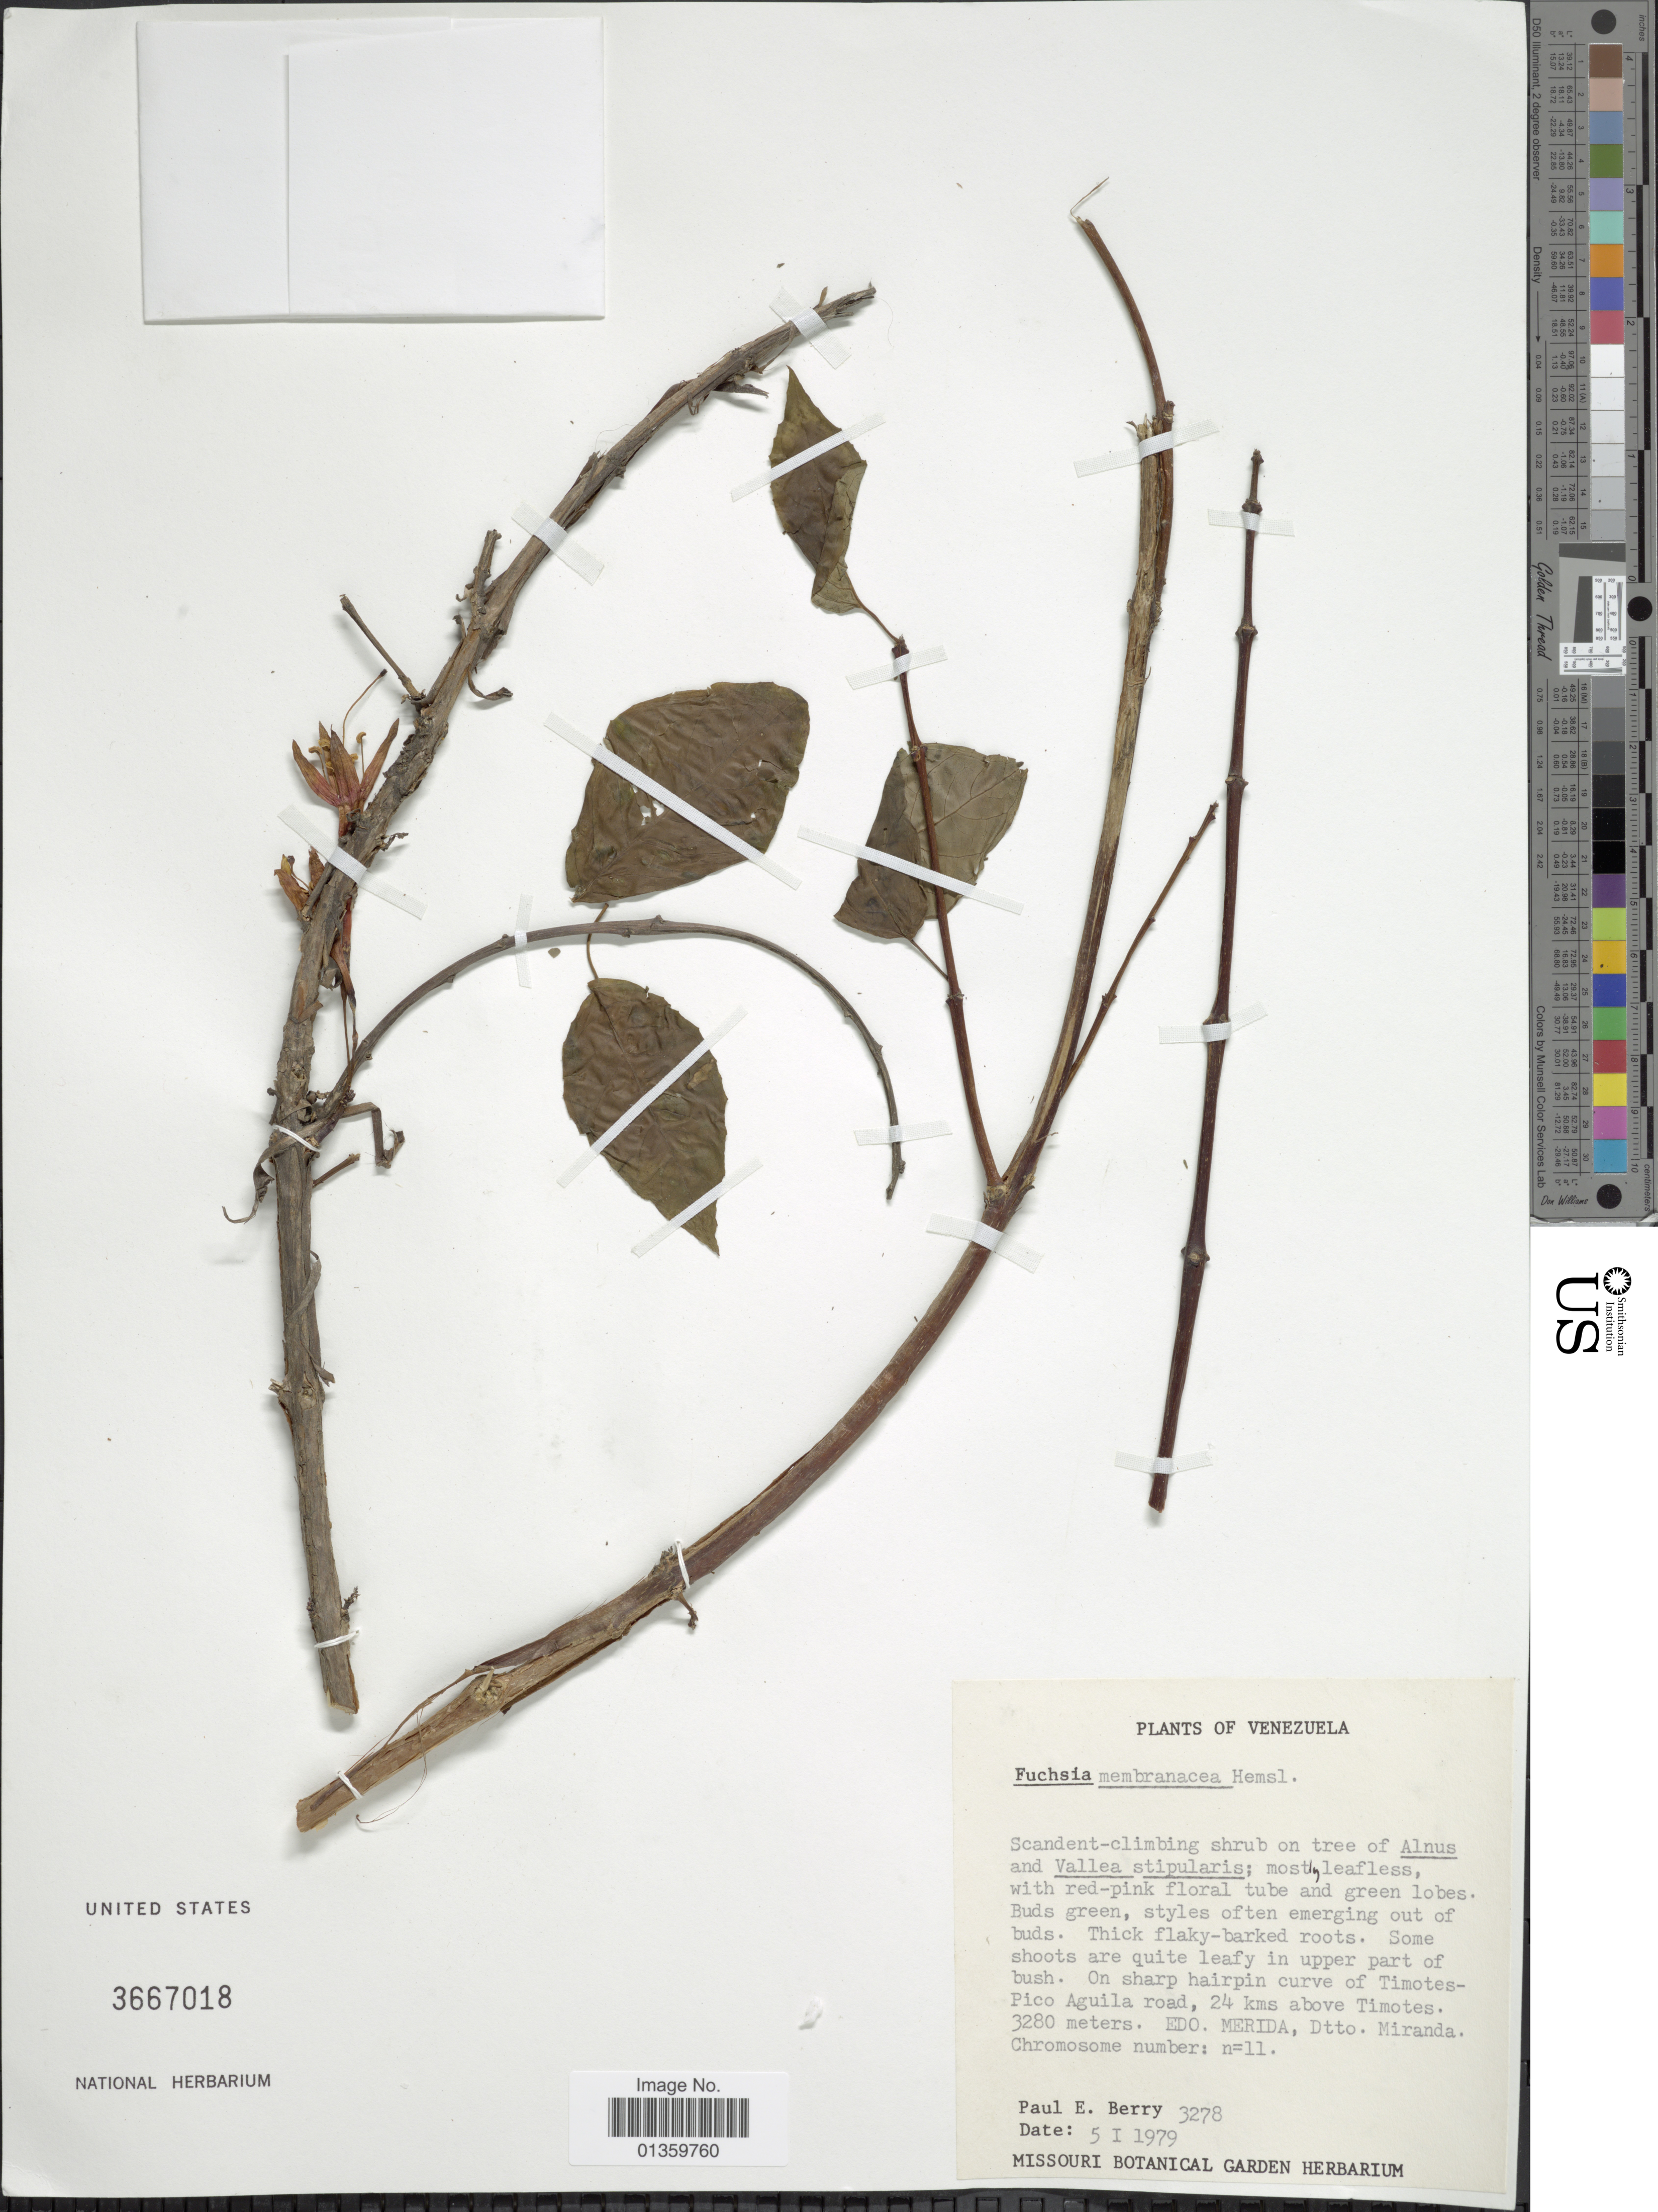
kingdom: Plantae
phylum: Tracheophyta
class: Magnoliopsida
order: Myrtales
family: Onagraceae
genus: Fuchsia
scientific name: Fuchsia membranacea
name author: Hemsl.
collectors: P. E. Berry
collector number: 3278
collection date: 1979-01-05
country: Venezuela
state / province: Mérida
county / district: Miranda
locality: On sharp hairpin curve of Timotes-Pico Aguila road, 24 kms above Timotes, Dtto. Miranda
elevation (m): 3280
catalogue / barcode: US 3667018